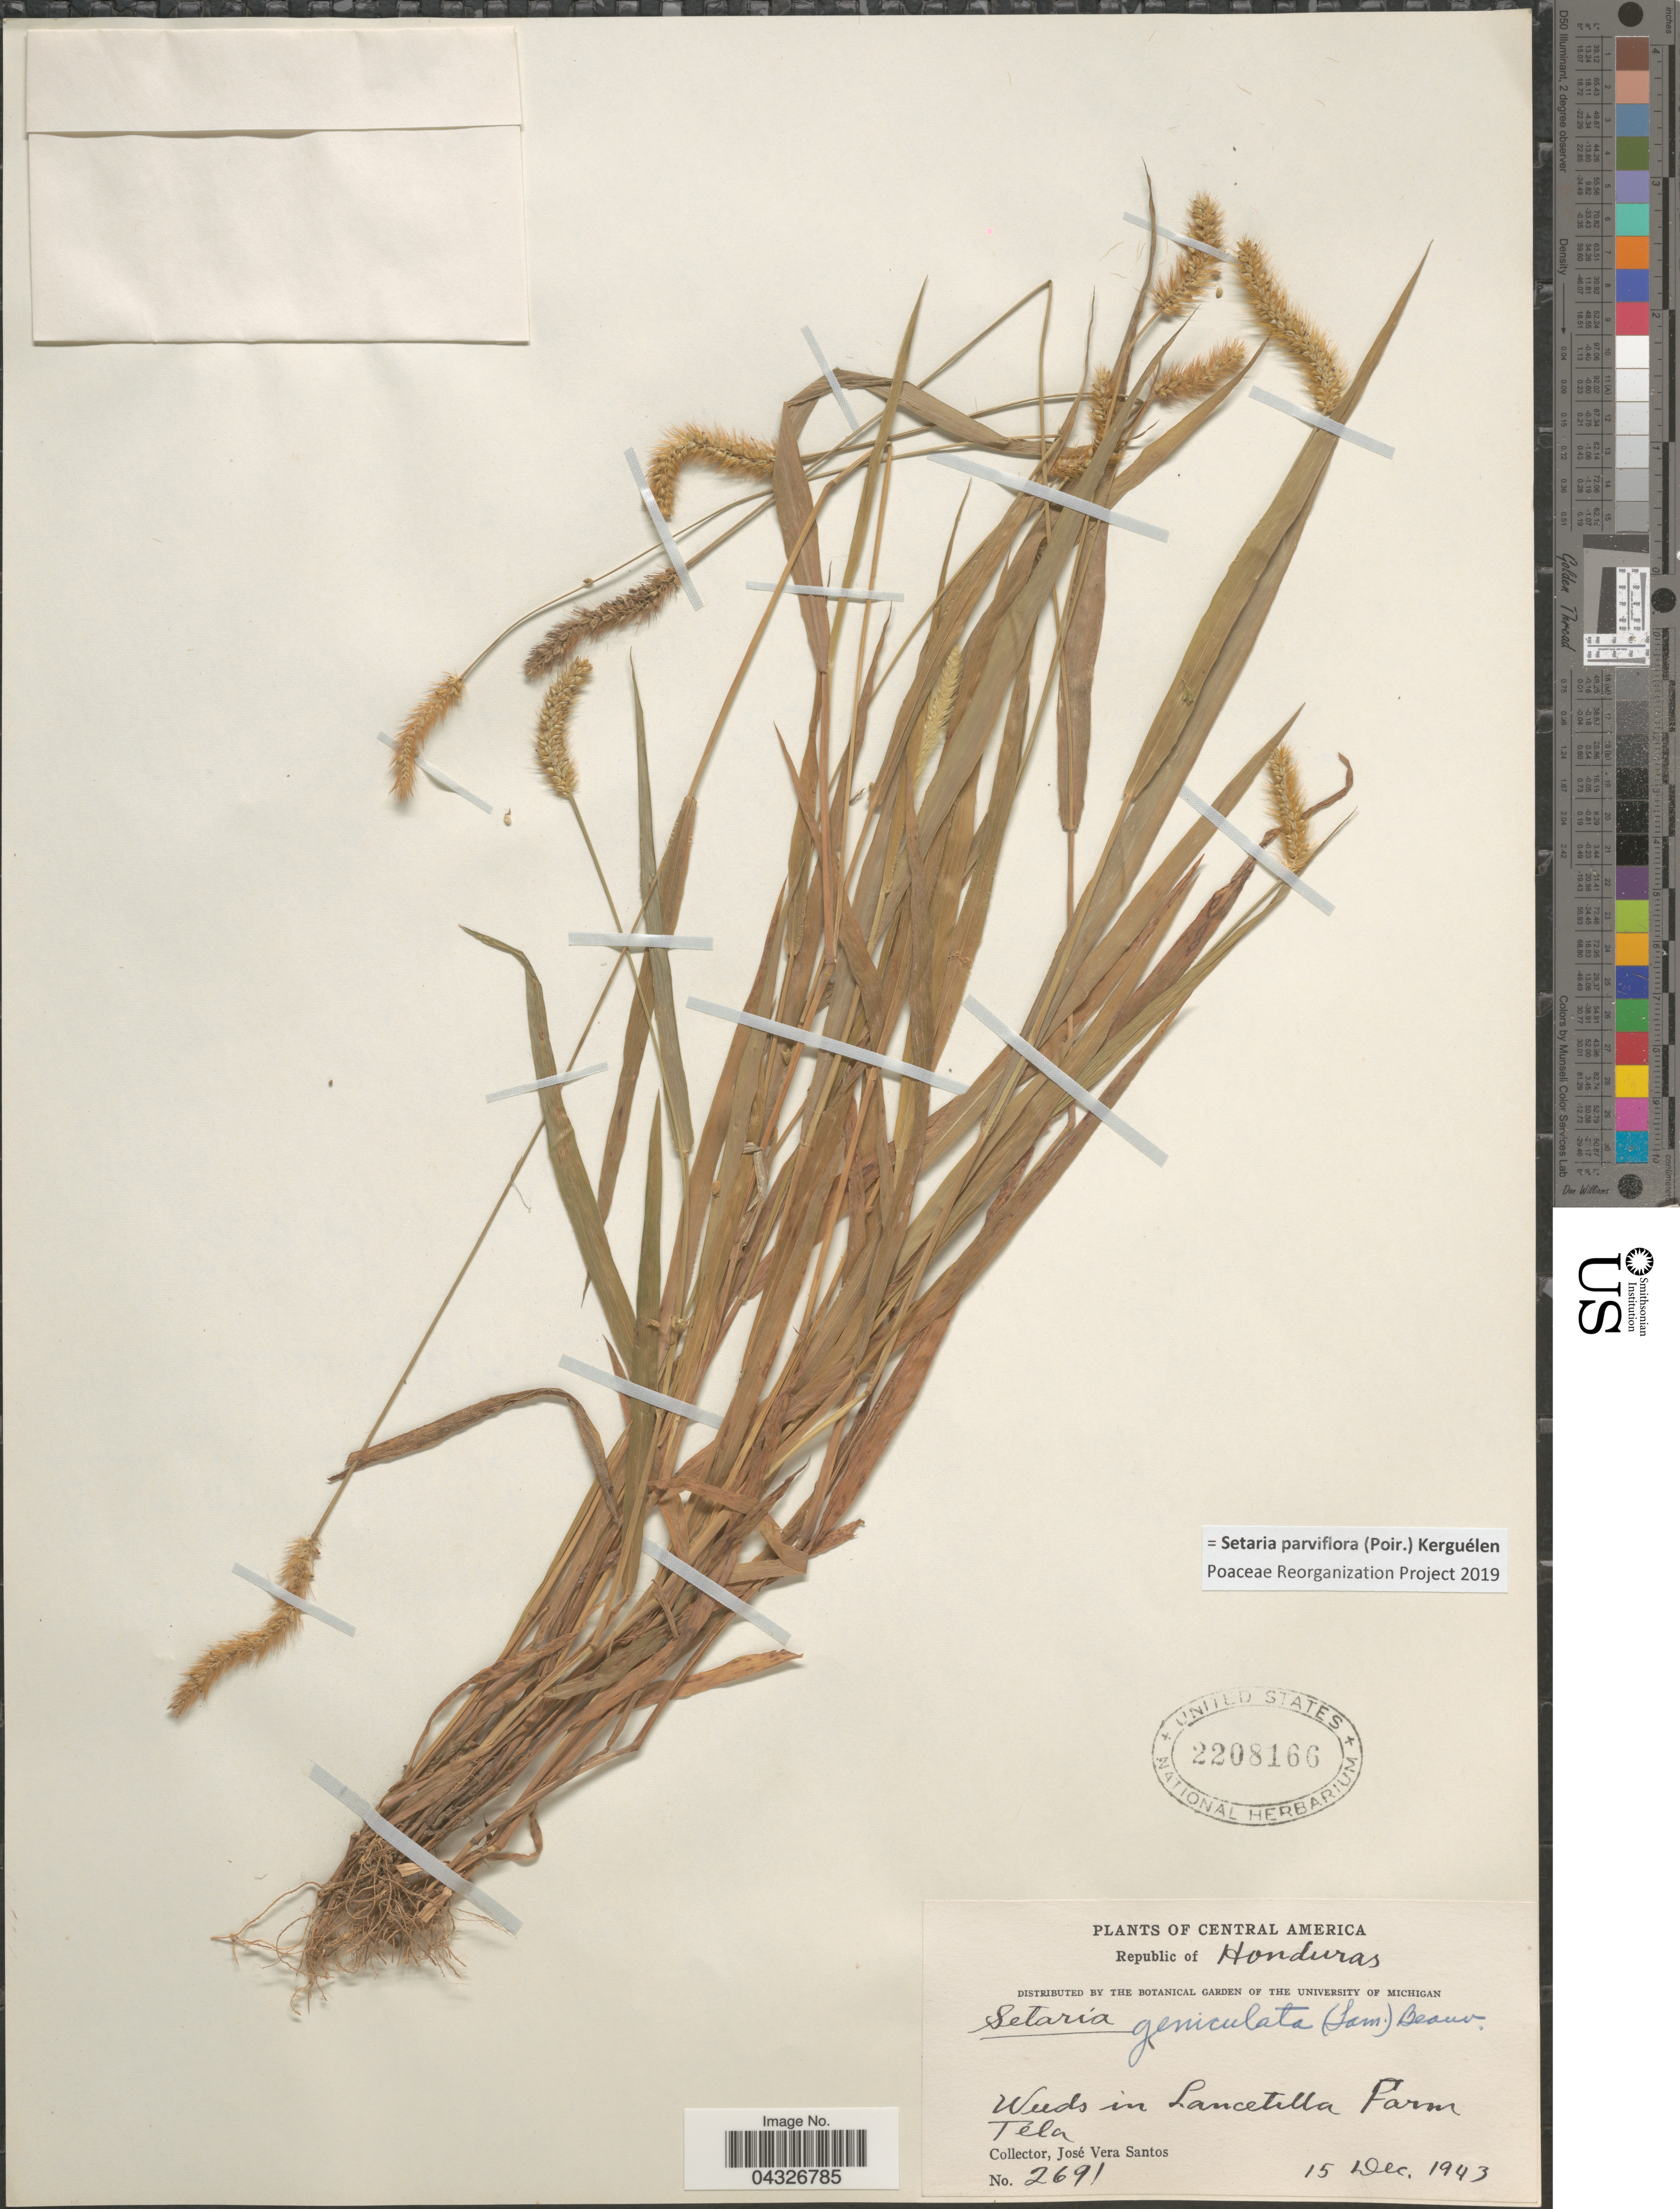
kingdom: Plantae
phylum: Tracheophyta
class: Liliopsida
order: Poales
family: Poaceae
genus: Setaria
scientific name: Setaria parviflora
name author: (Poir.) Kerguélen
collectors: J. Vera Santos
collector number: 2691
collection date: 1943-12-15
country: Honduras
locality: Republic of Honduras. Weeds in Lancetilla Farm. Tela.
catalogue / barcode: US 2208166